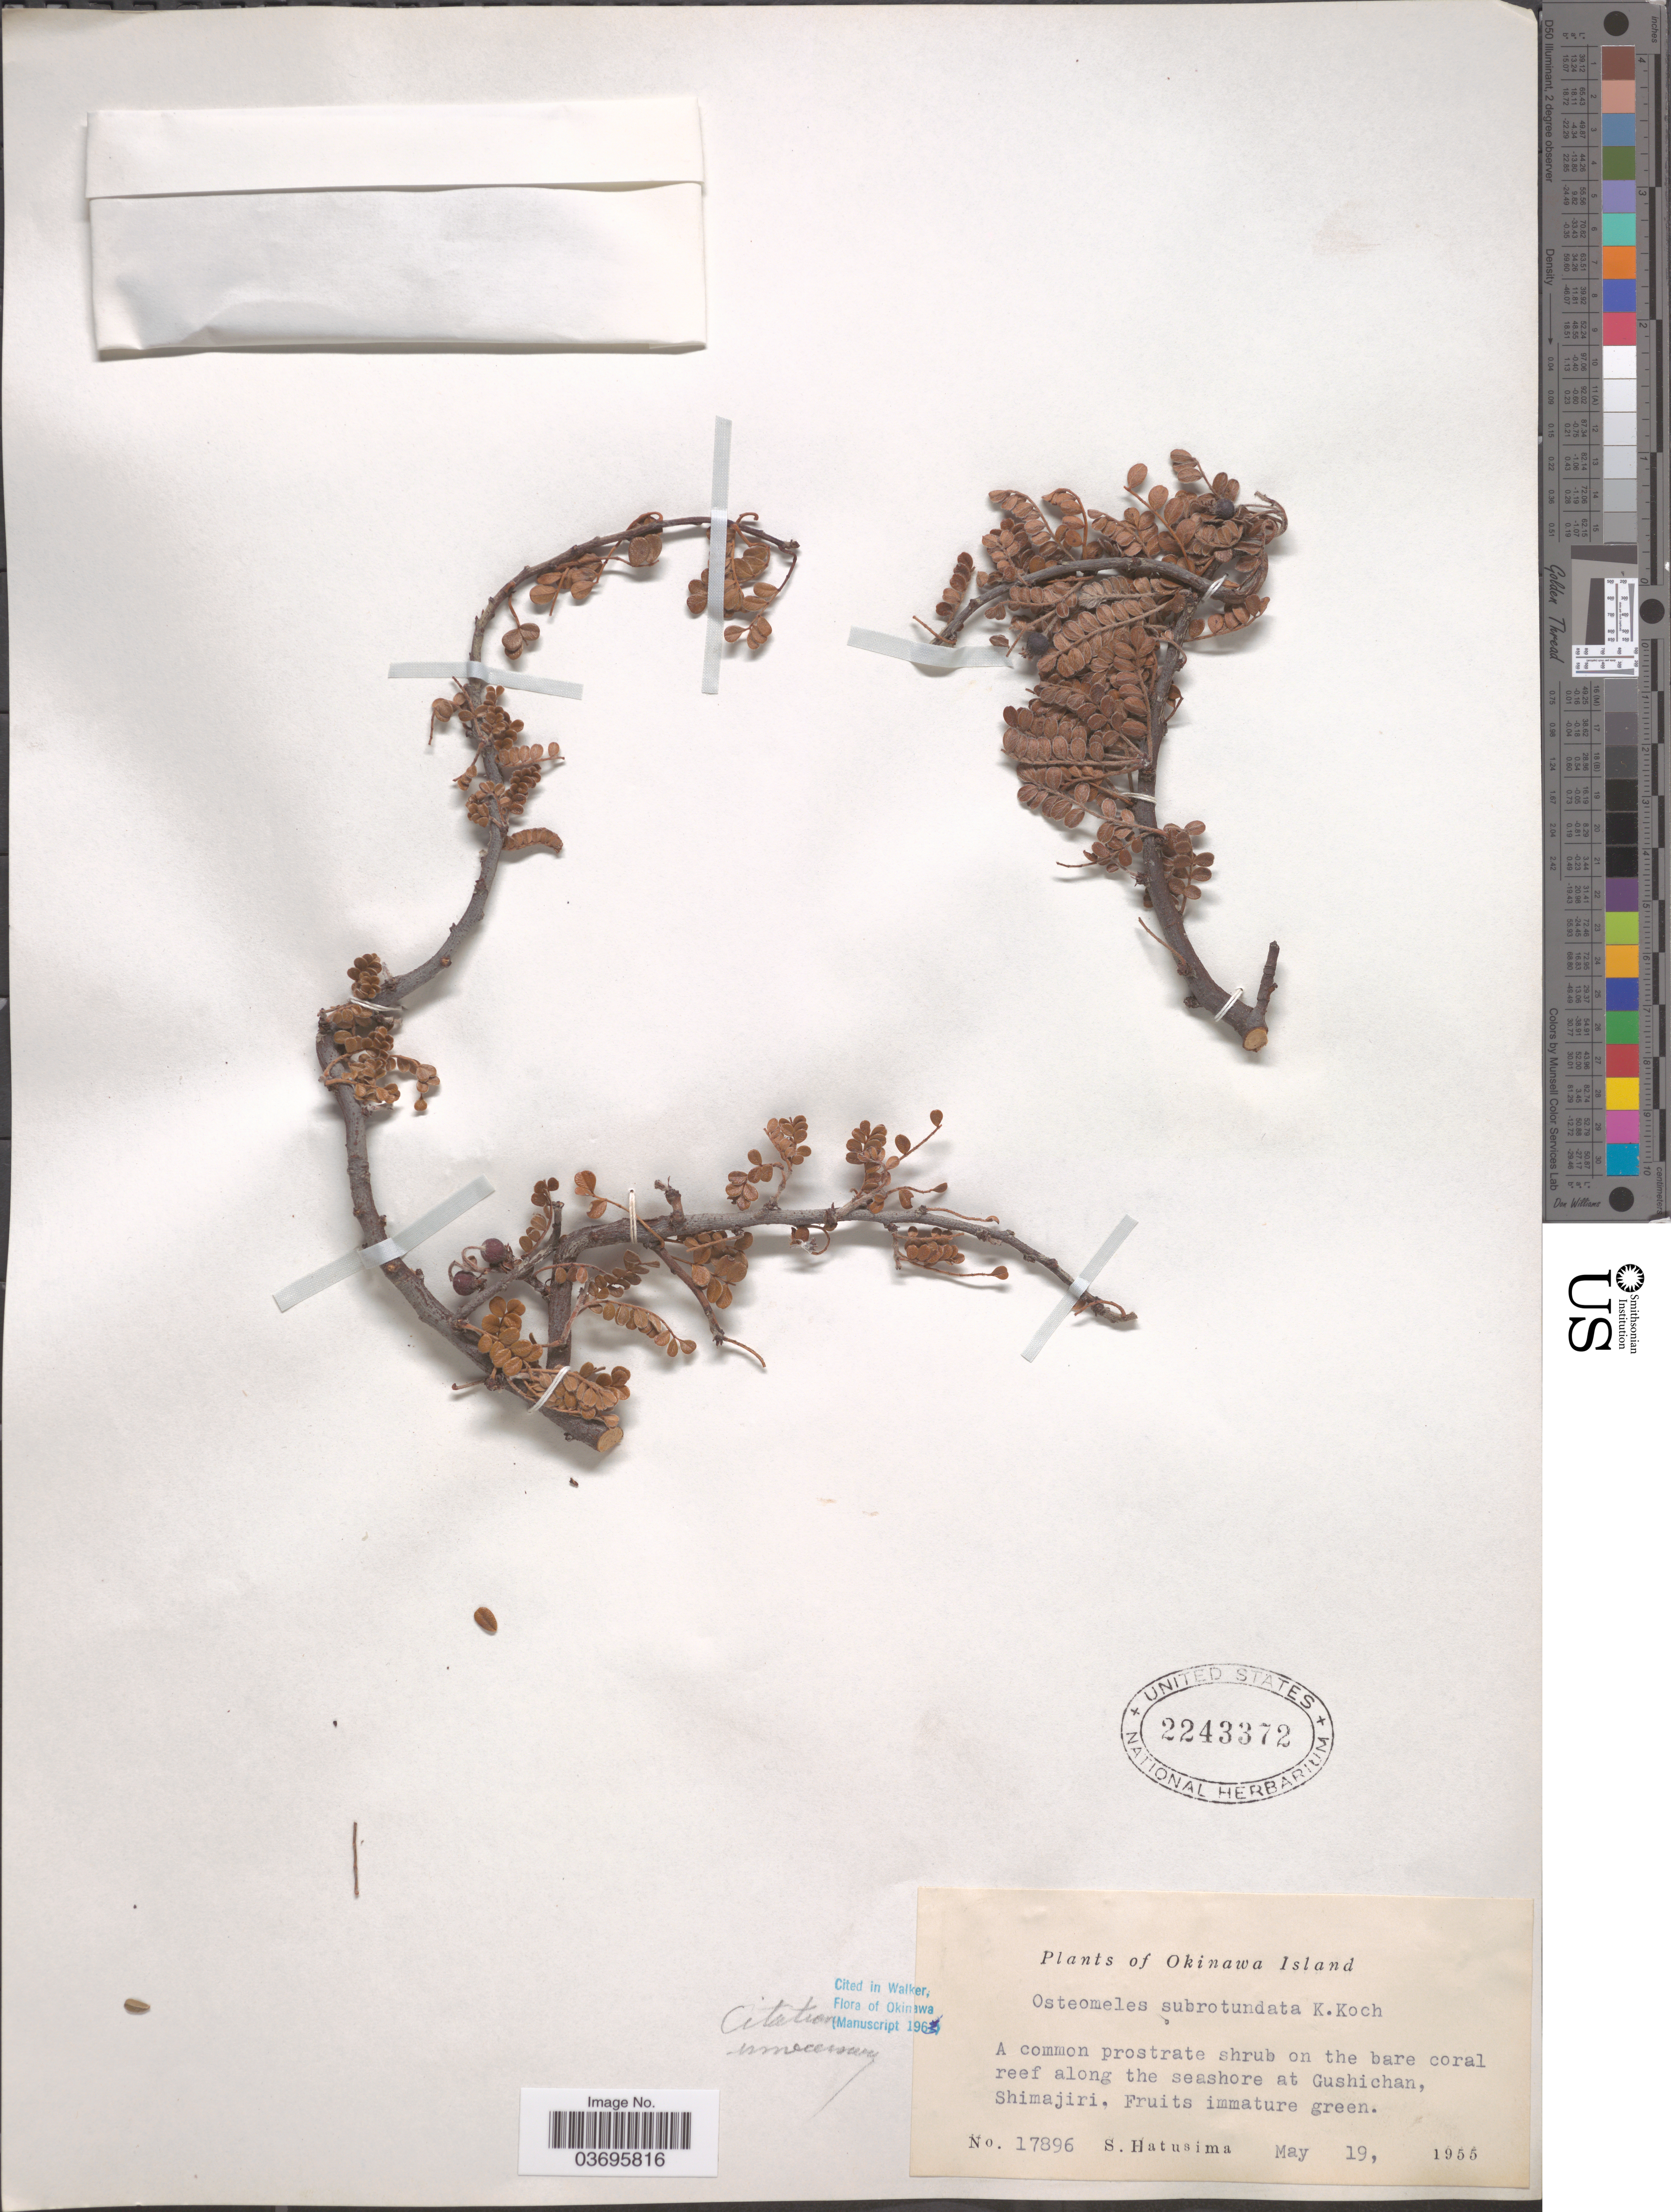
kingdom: Plantae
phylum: Tracheophyta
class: Magnoliopsida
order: Rosales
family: Rosaceae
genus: Osteomeles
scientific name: Osteomeles subrotunda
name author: K. Koch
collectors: S. Hatusima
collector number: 17896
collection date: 1955-05-19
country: Japan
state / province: Okinawa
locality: Okinawa Island. Along the seashore at Gushichan, Shimajiri.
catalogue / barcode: US 2243372